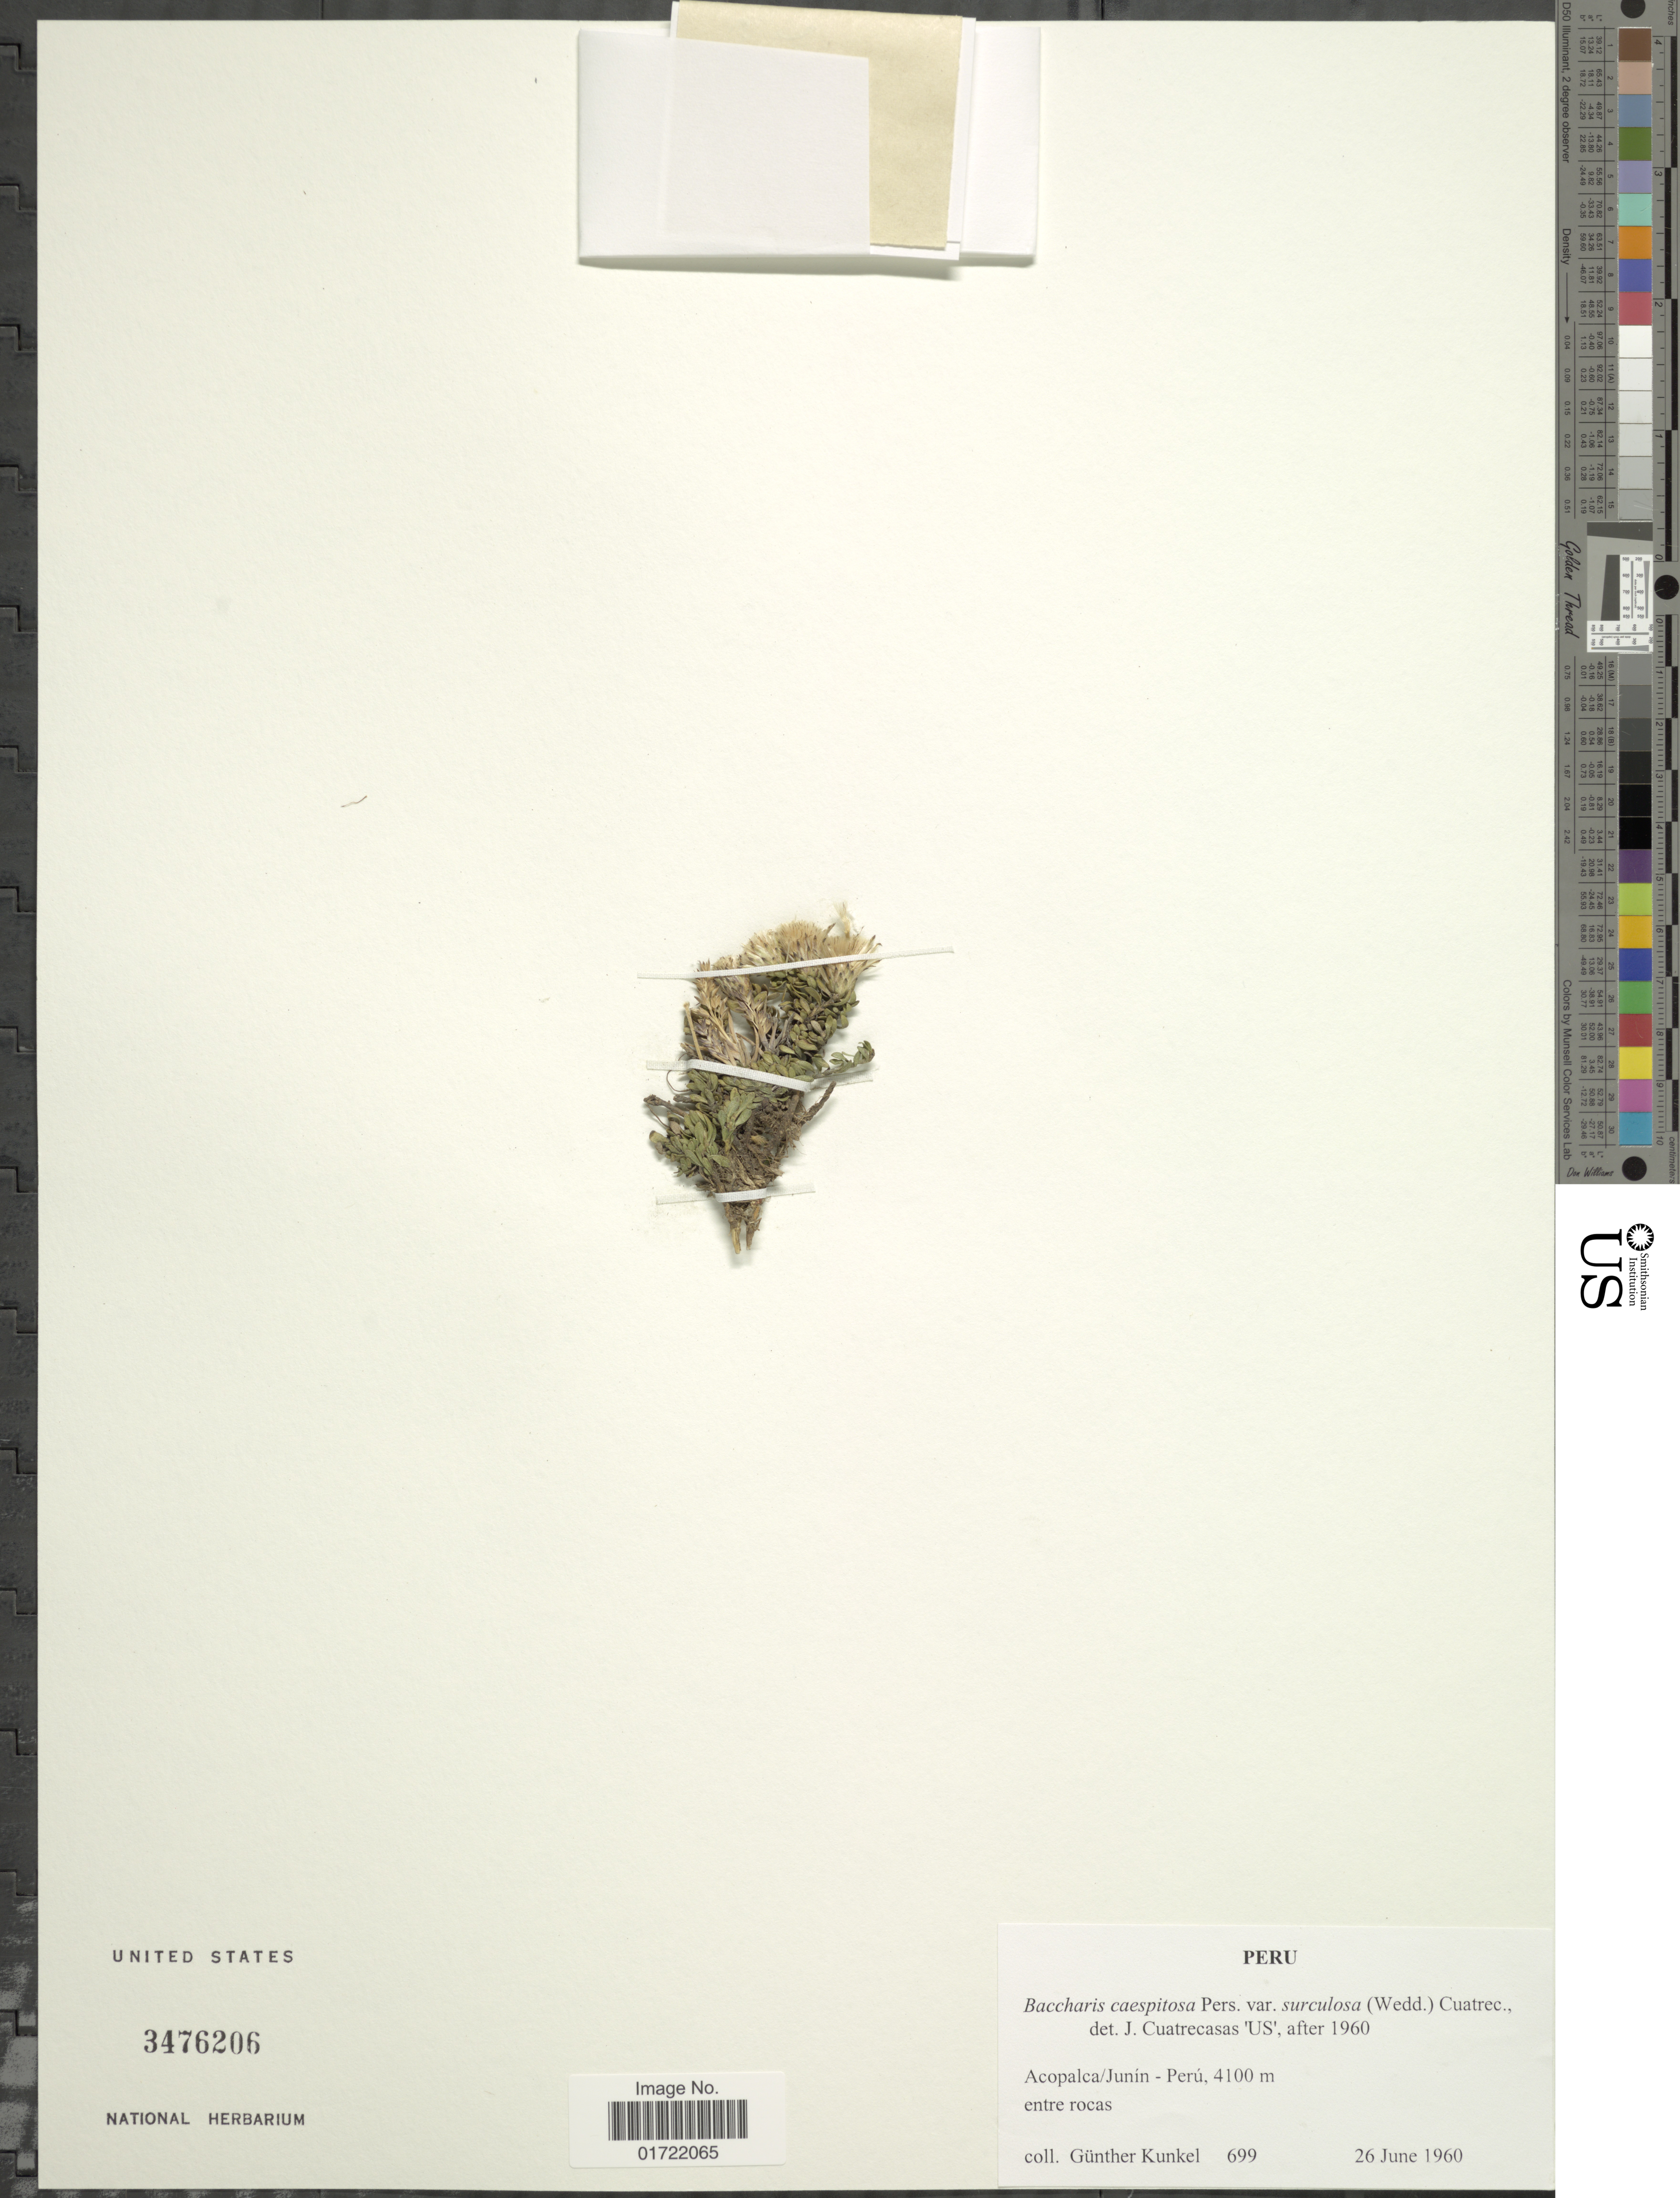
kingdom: Plantae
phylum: Tracheophyta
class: Magnoliopsida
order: Asterales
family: Asteraceae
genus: Baccharis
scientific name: Baccharis caespitosa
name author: (Ruiz & Pav.) Pers.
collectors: G. Kunkel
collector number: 699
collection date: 1960-06-26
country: Peru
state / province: Junín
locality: Acopala/Junin, entre rocas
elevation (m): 4100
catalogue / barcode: US 3476206